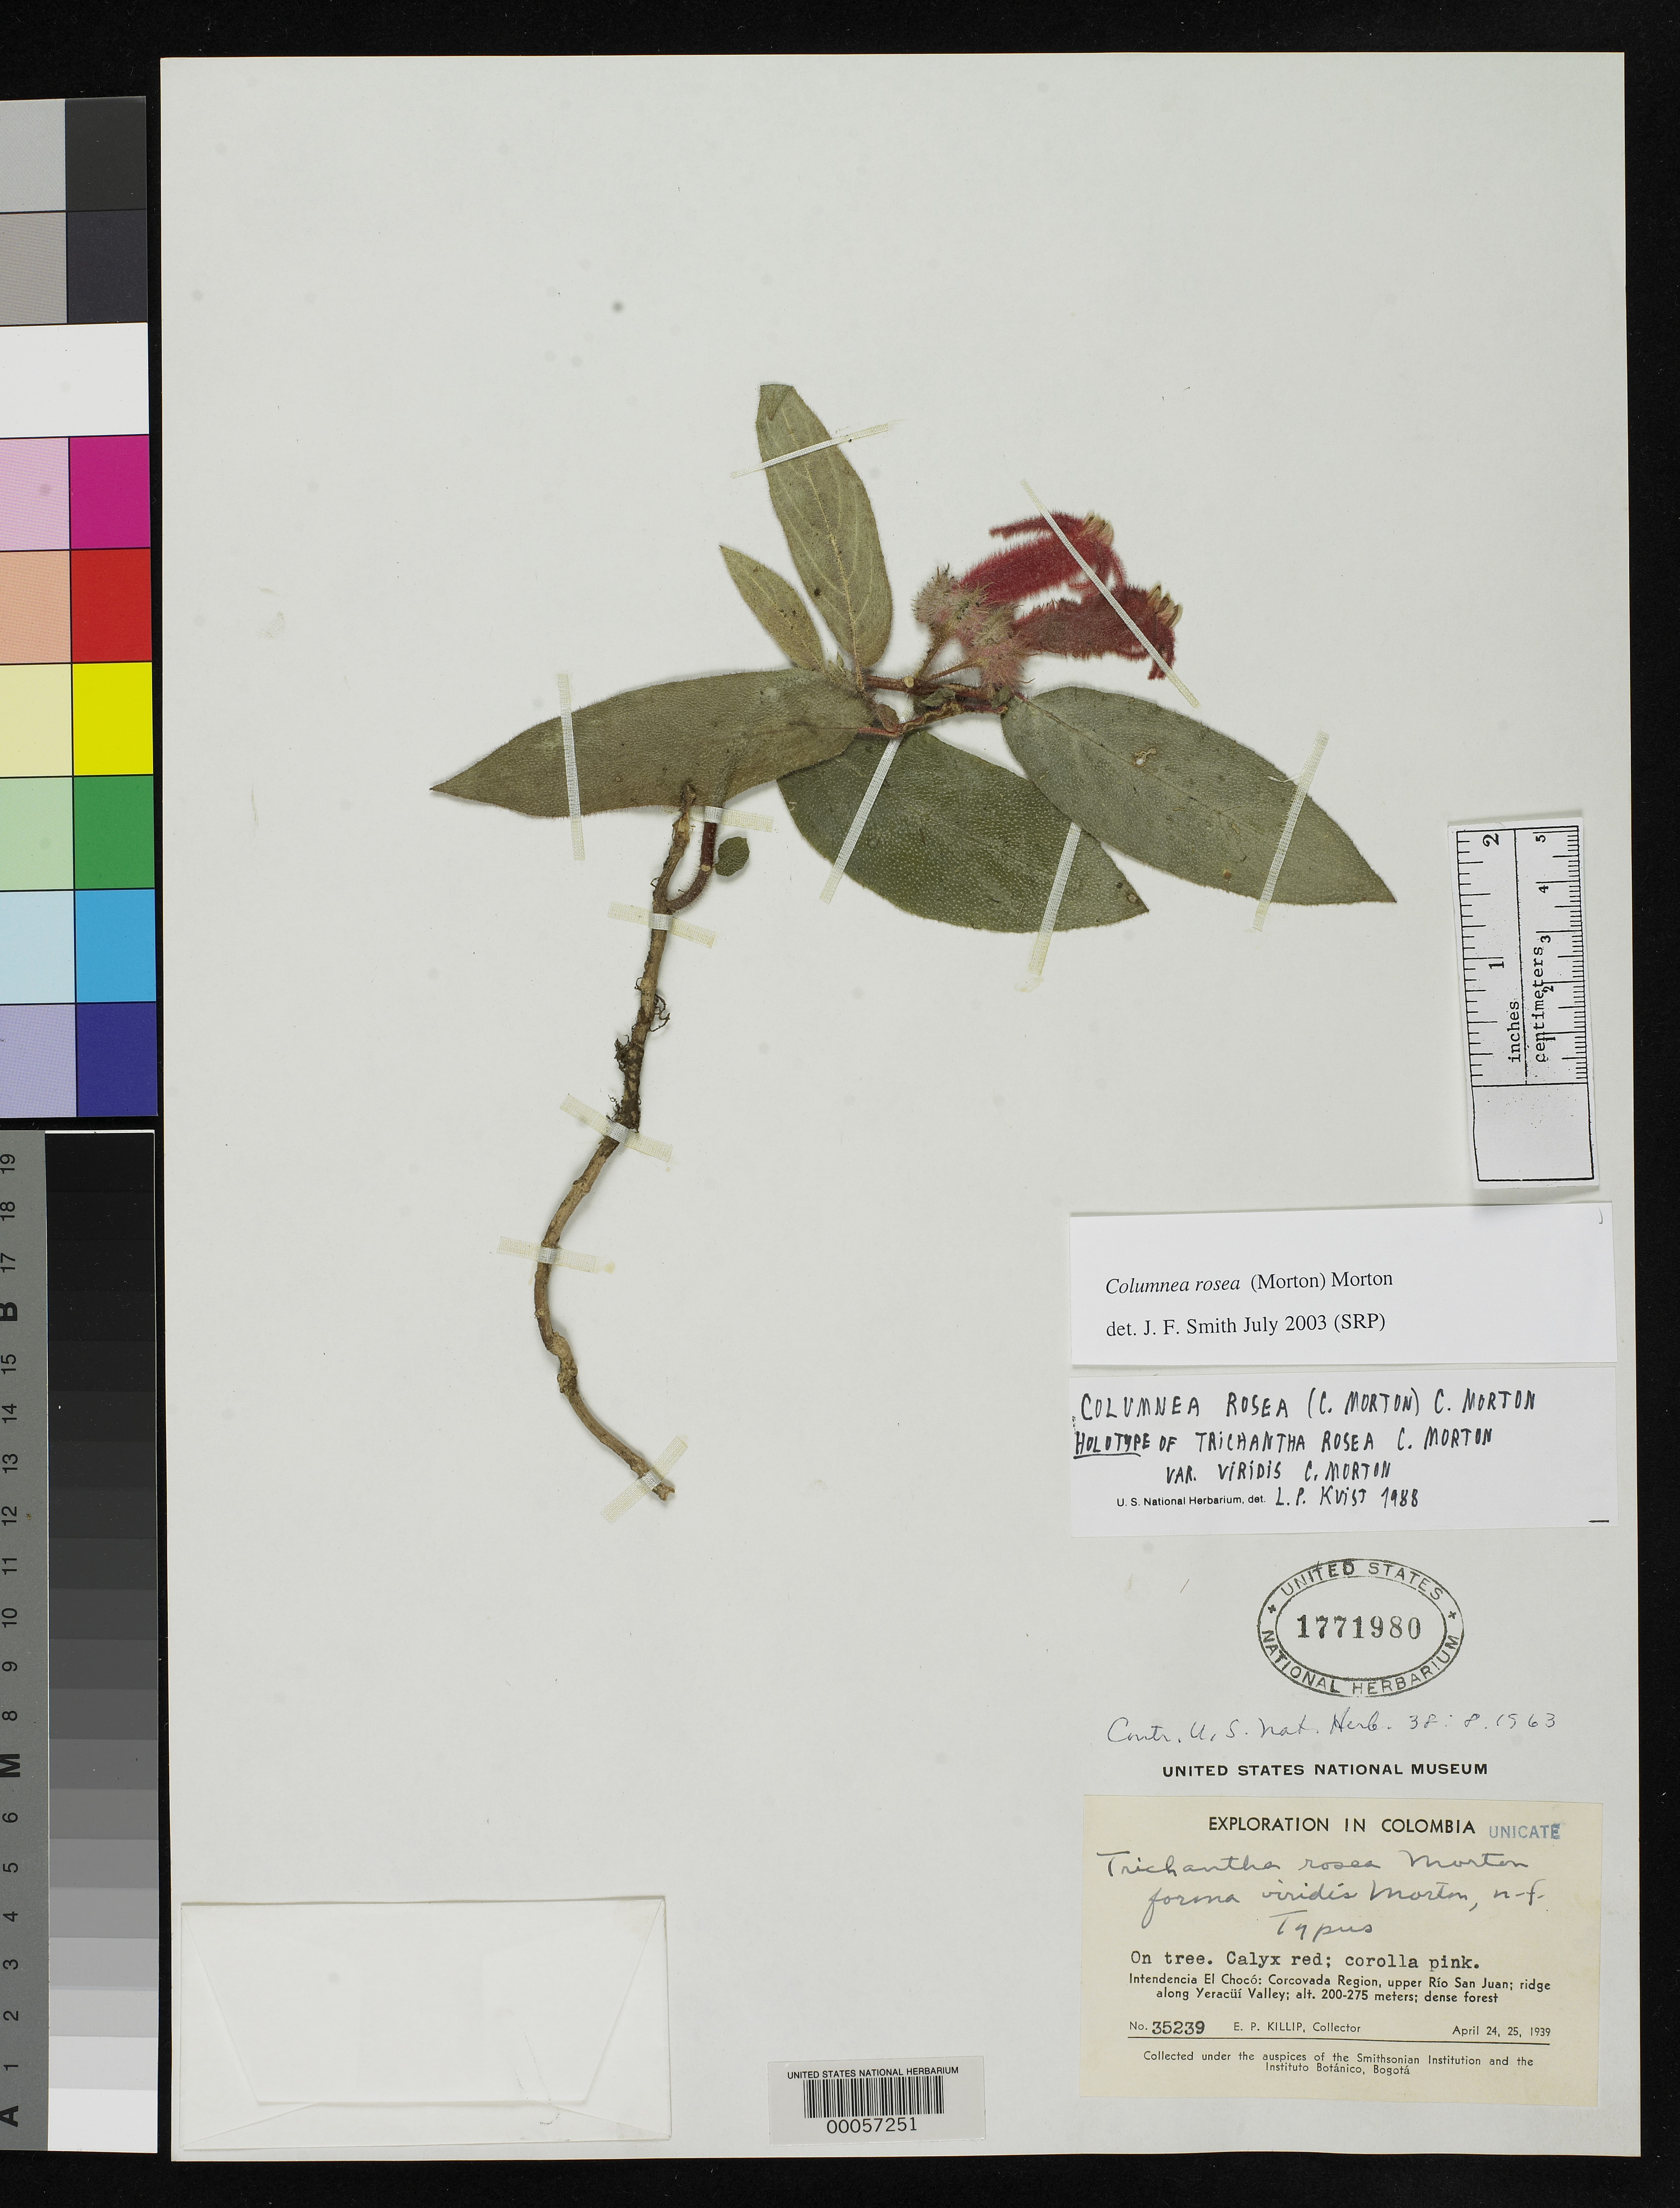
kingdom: Plantae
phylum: Tracheophyta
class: Magnoliopsida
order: Lamiales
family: Gesneriaceae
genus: Trichantha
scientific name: Trichantha rosea f. viridis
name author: C.V. Morton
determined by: Smith, J. F.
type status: Holotype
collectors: E. P. Killip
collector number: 35239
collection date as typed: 24 Apr 1939 and 25 Apr 1939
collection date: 1939-04-24,1939-04-25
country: Colombia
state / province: Chocó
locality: Intendencia El Chocó: Corcovada Region, upper Río San Juan; ridge along Yeracüí Valley.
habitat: Dense forest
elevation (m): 200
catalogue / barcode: US 1771980